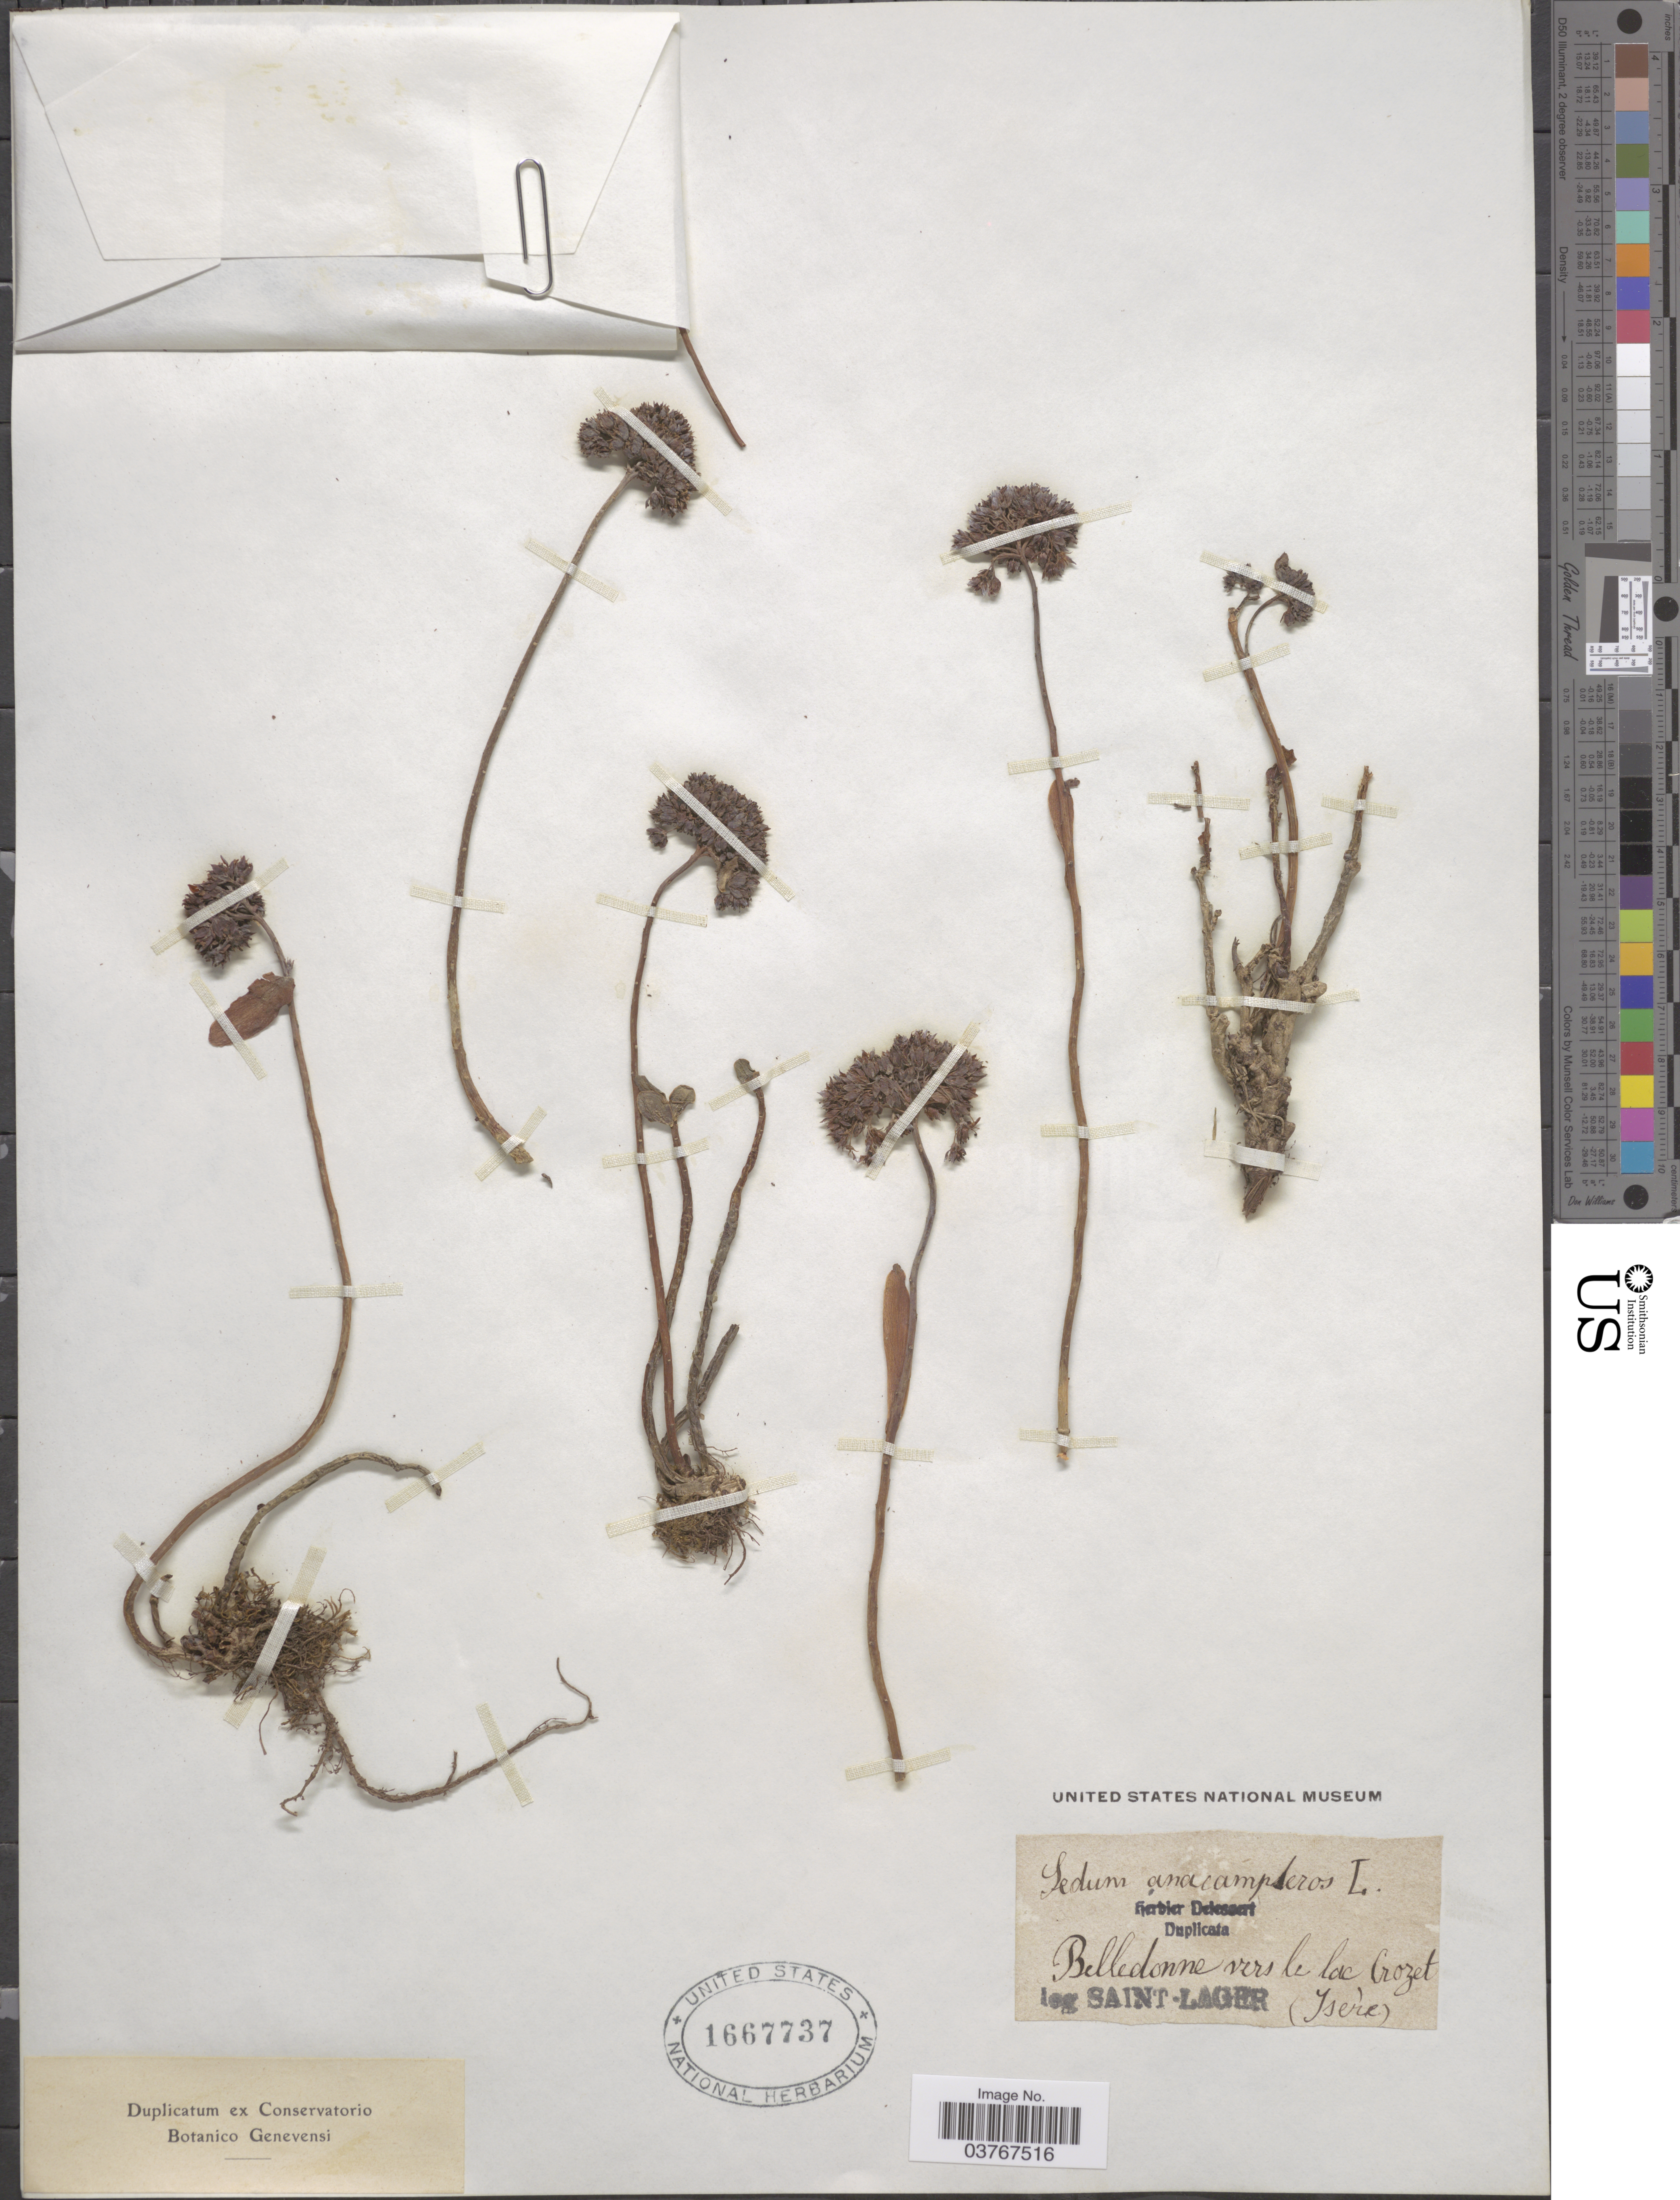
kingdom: Plantae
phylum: Tracheophyta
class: Magnoliopsida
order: Saxifragales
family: Crassulaceae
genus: Hylotelephium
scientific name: Hylotelephium anacampseros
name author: (L.) H. Ohba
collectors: Saint-Lager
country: French Southern Territories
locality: Belledonne vers le lac Crozet (Iseŕe).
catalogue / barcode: US 1667737